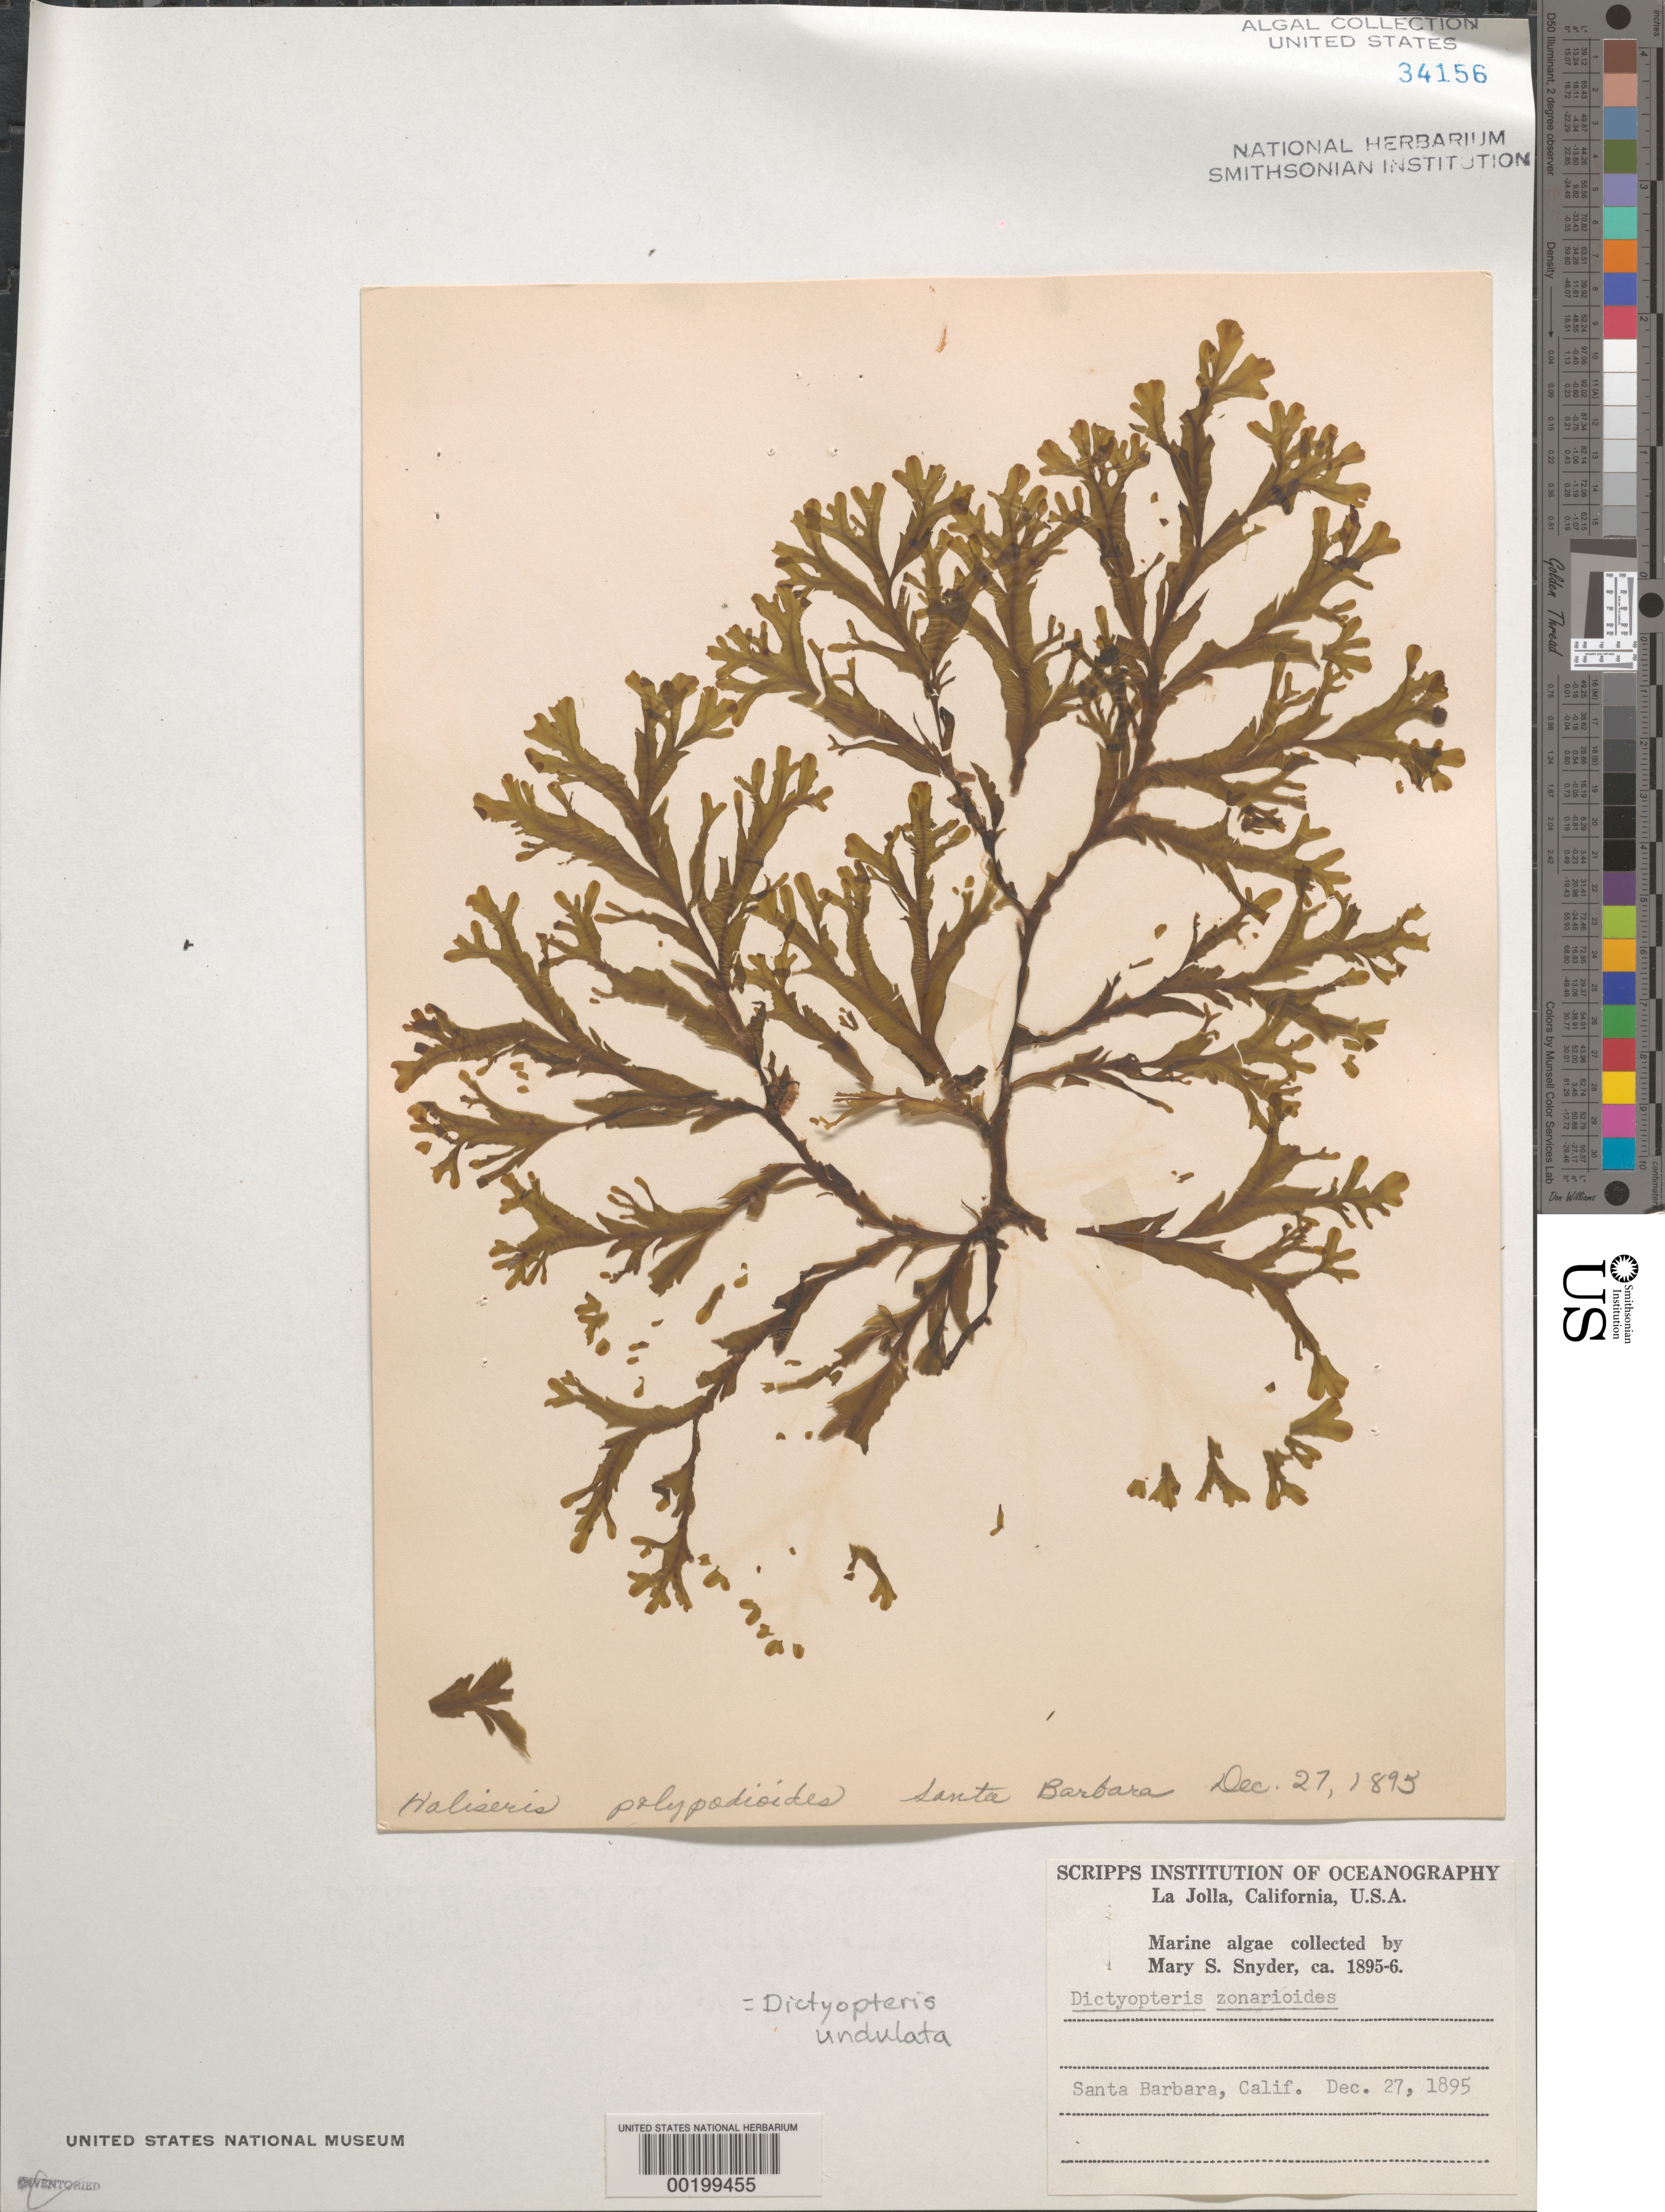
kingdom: Chromista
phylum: Ochrophyta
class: Phaeophyceae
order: Dictyotales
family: Dictyotaceae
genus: Dictyopteris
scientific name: Dictyopteris undulata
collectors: M. Snyder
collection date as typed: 27 Dec 1895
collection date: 1895-12-27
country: United States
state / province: California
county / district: Santa Barbara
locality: Santa Barbara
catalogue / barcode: US 34156